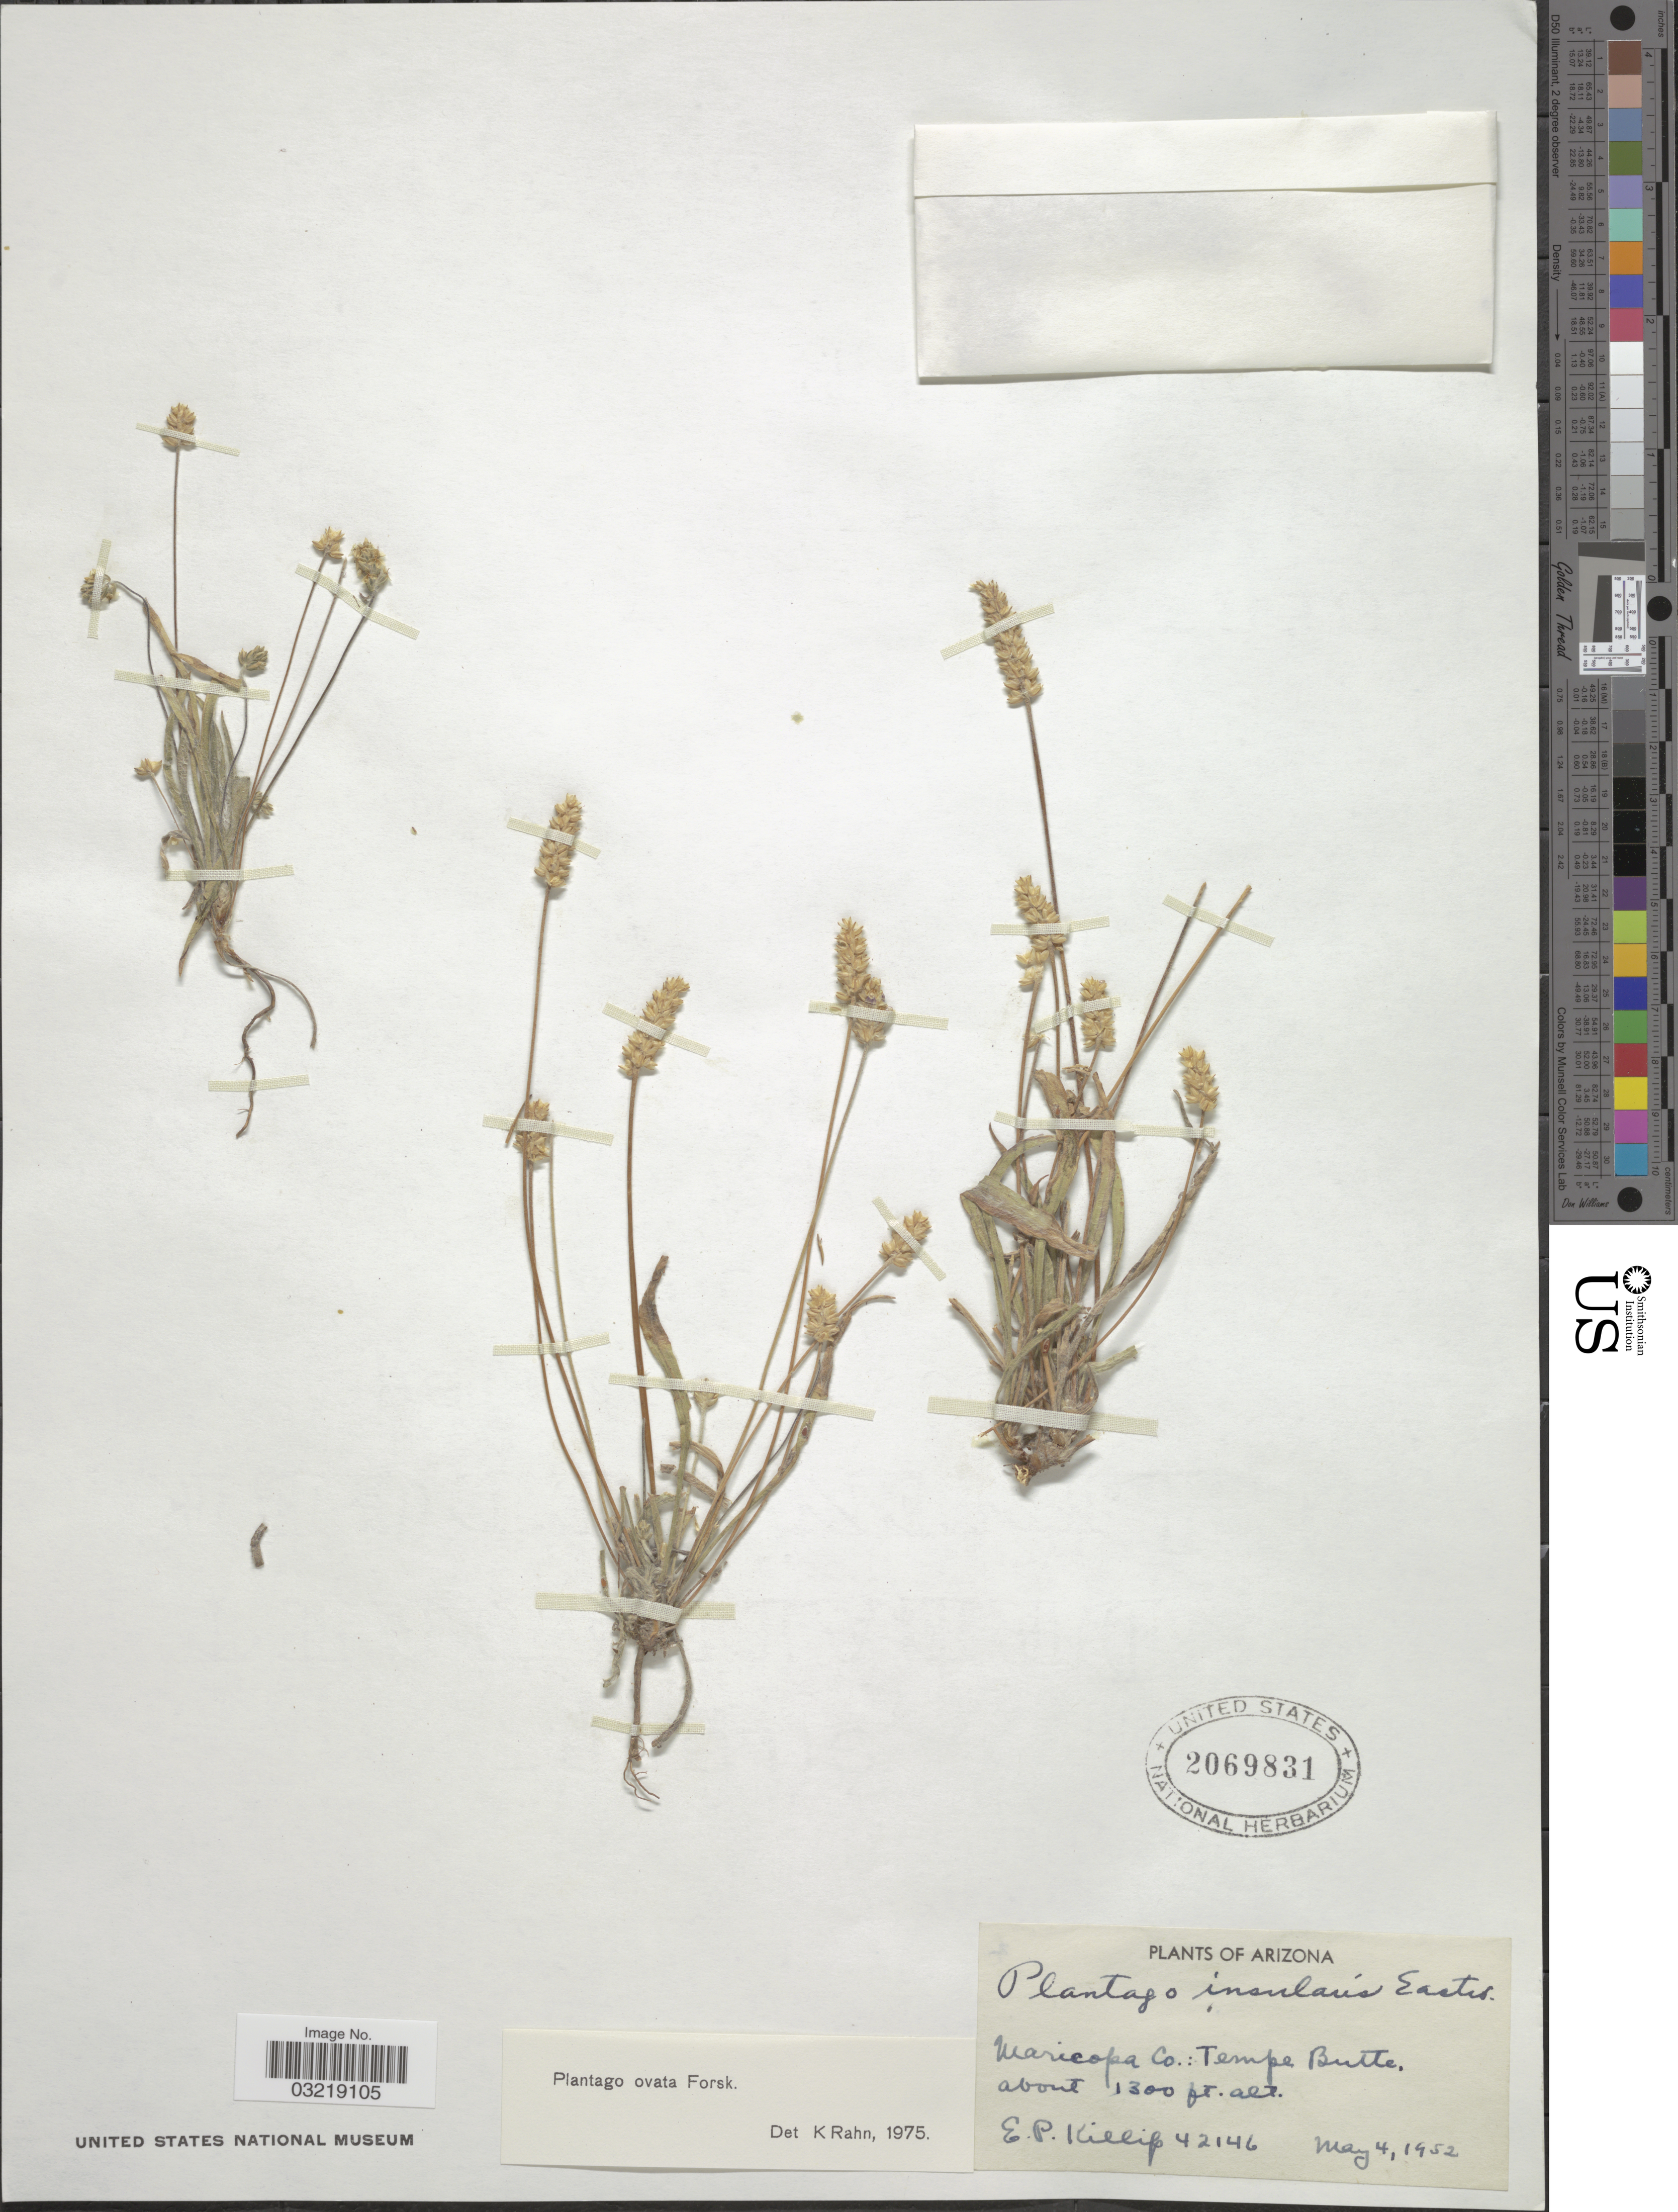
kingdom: Plantae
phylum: Tracheophyta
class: Magnoliopsida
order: Lamiales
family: Plantaginaceae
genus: Plantago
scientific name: Plantago ovata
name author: Forssk.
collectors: E. P. Killip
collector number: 42146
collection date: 1952-05-04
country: United States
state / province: Arizona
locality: Maricopa Co.: Tempe Butte.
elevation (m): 396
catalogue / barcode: US 2069831